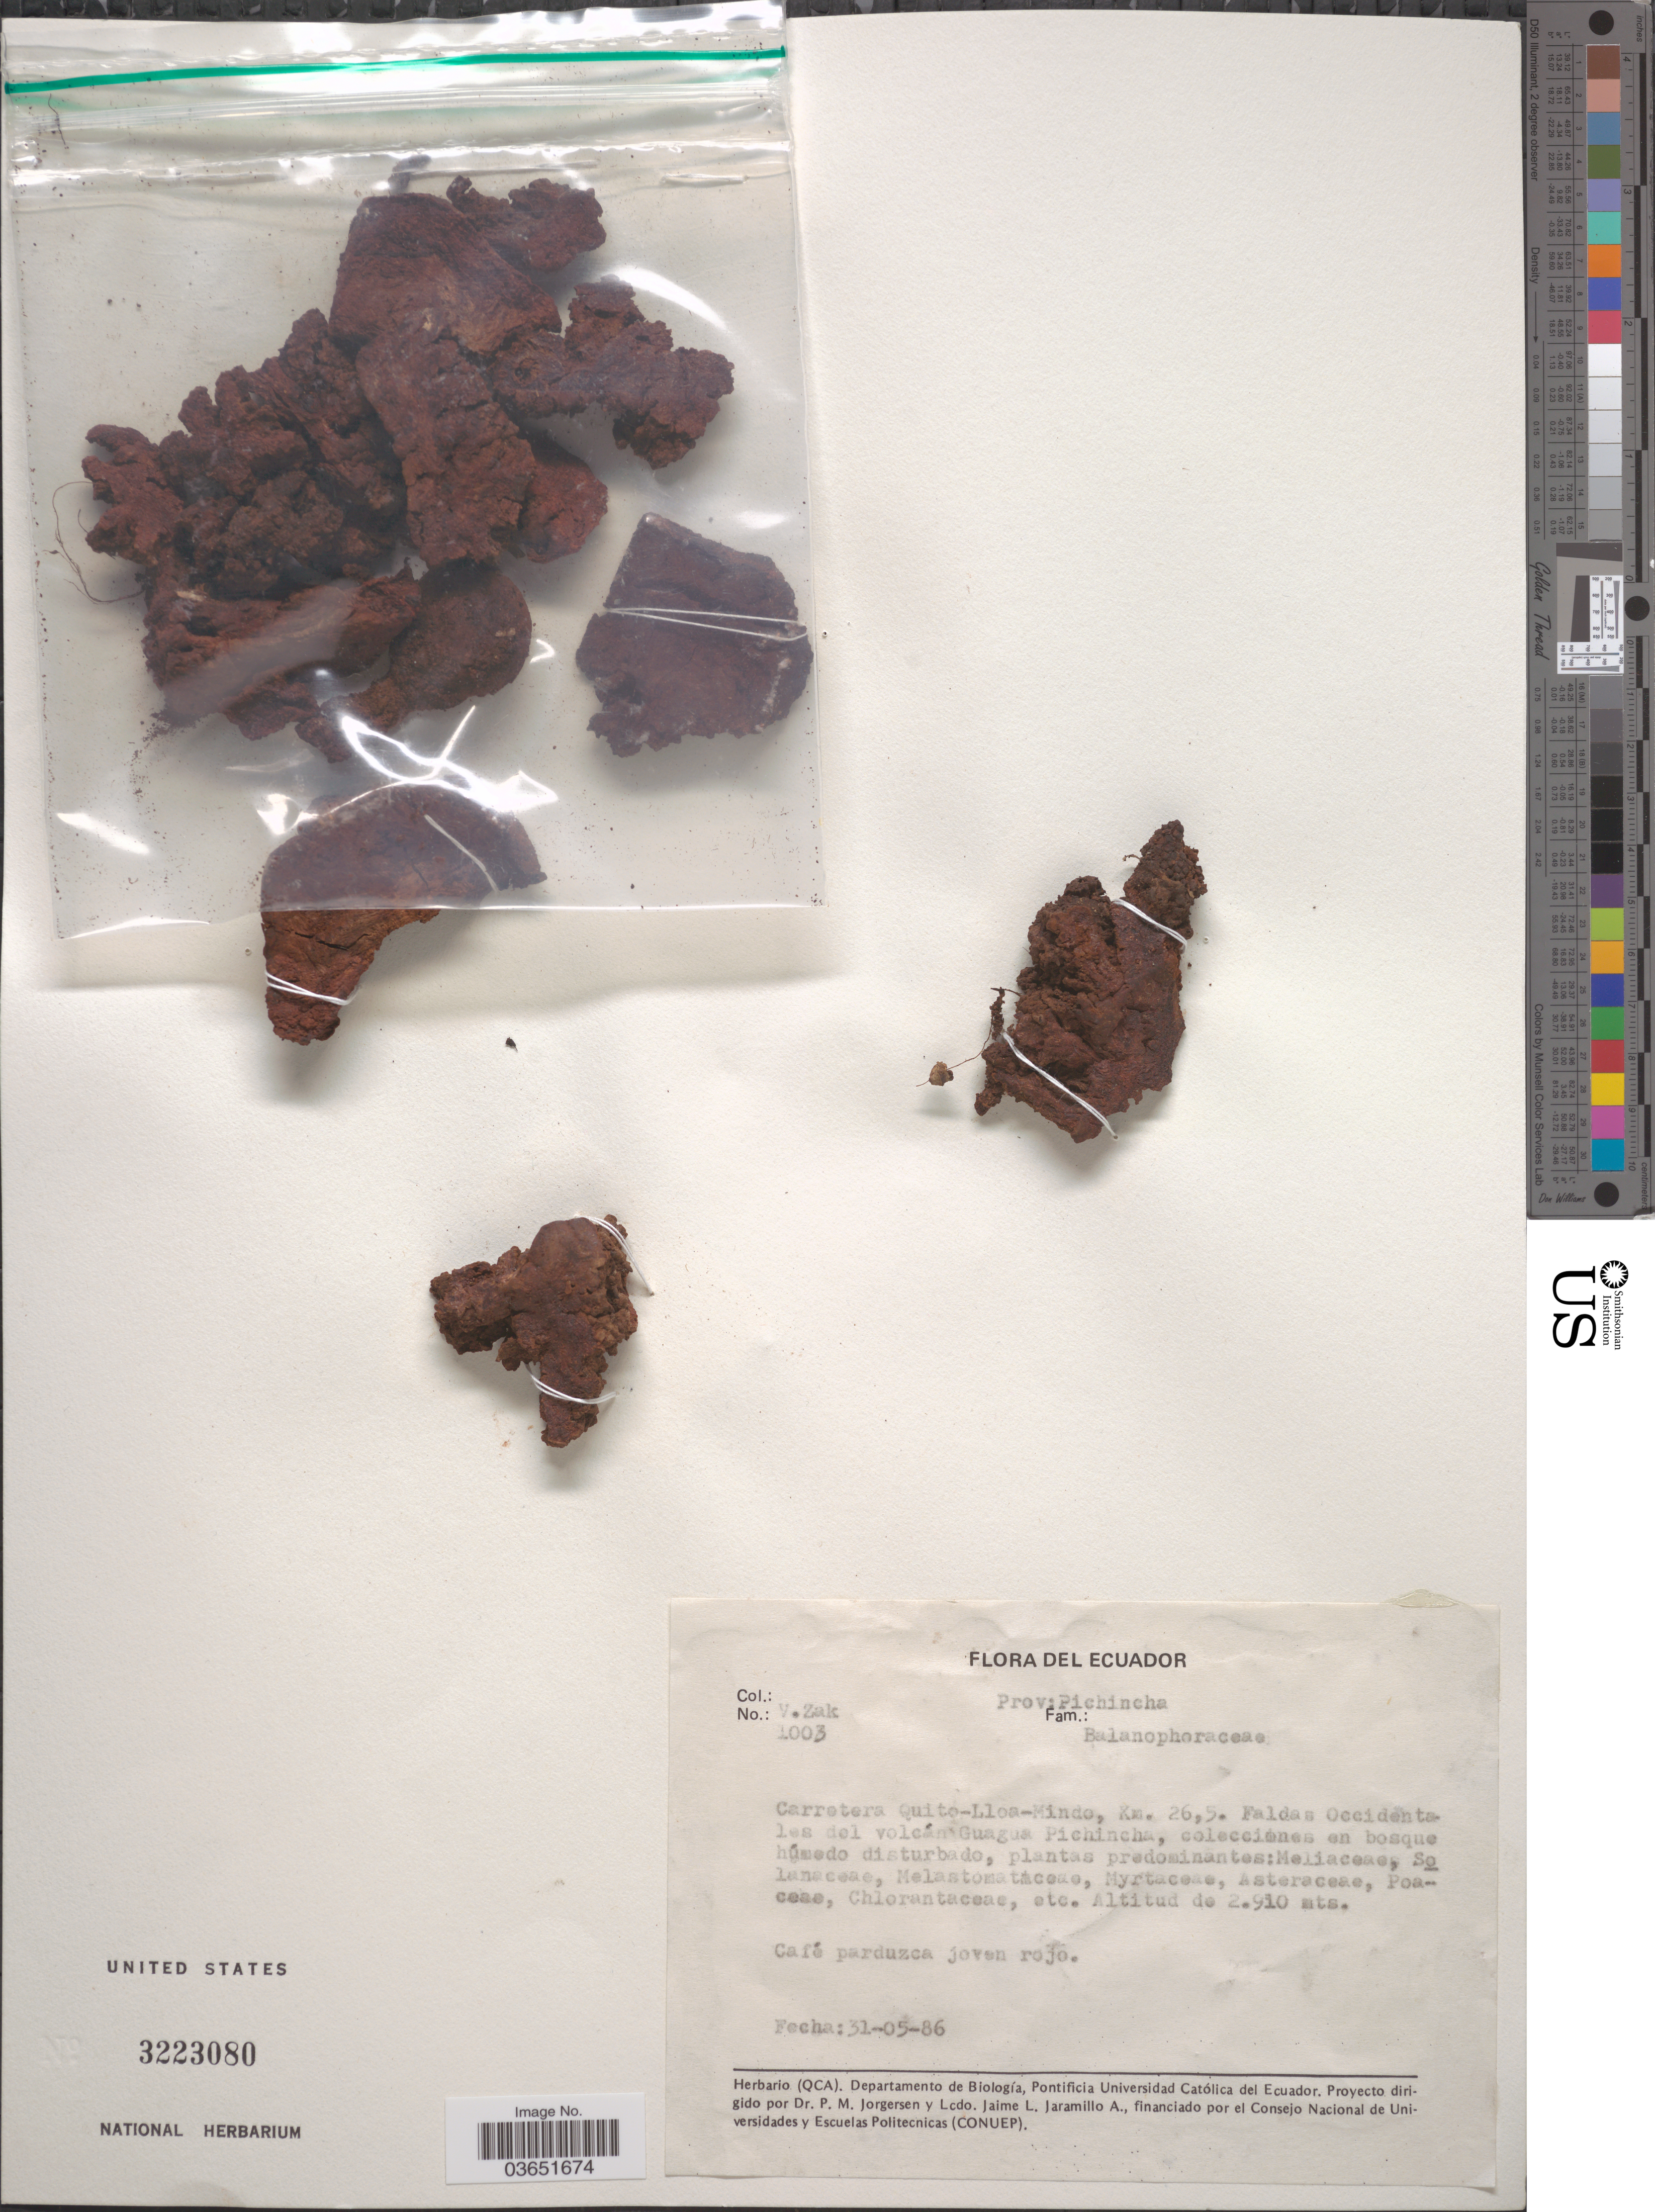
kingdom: Plantae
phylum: Tracheophyta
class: Magnoliopsida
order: Santalales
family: Balanophoraceae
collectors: V. Zak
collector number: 1003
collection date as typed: Transcribed d/m/y: 31/5/86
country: Ecuador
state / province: Pichincha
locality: Carretera Quito-Lloa-Mindo, Km. 26,5. Faldas Occidentales del volcán Guagua Pichincha.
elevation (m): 2910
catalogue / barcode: US 3223080